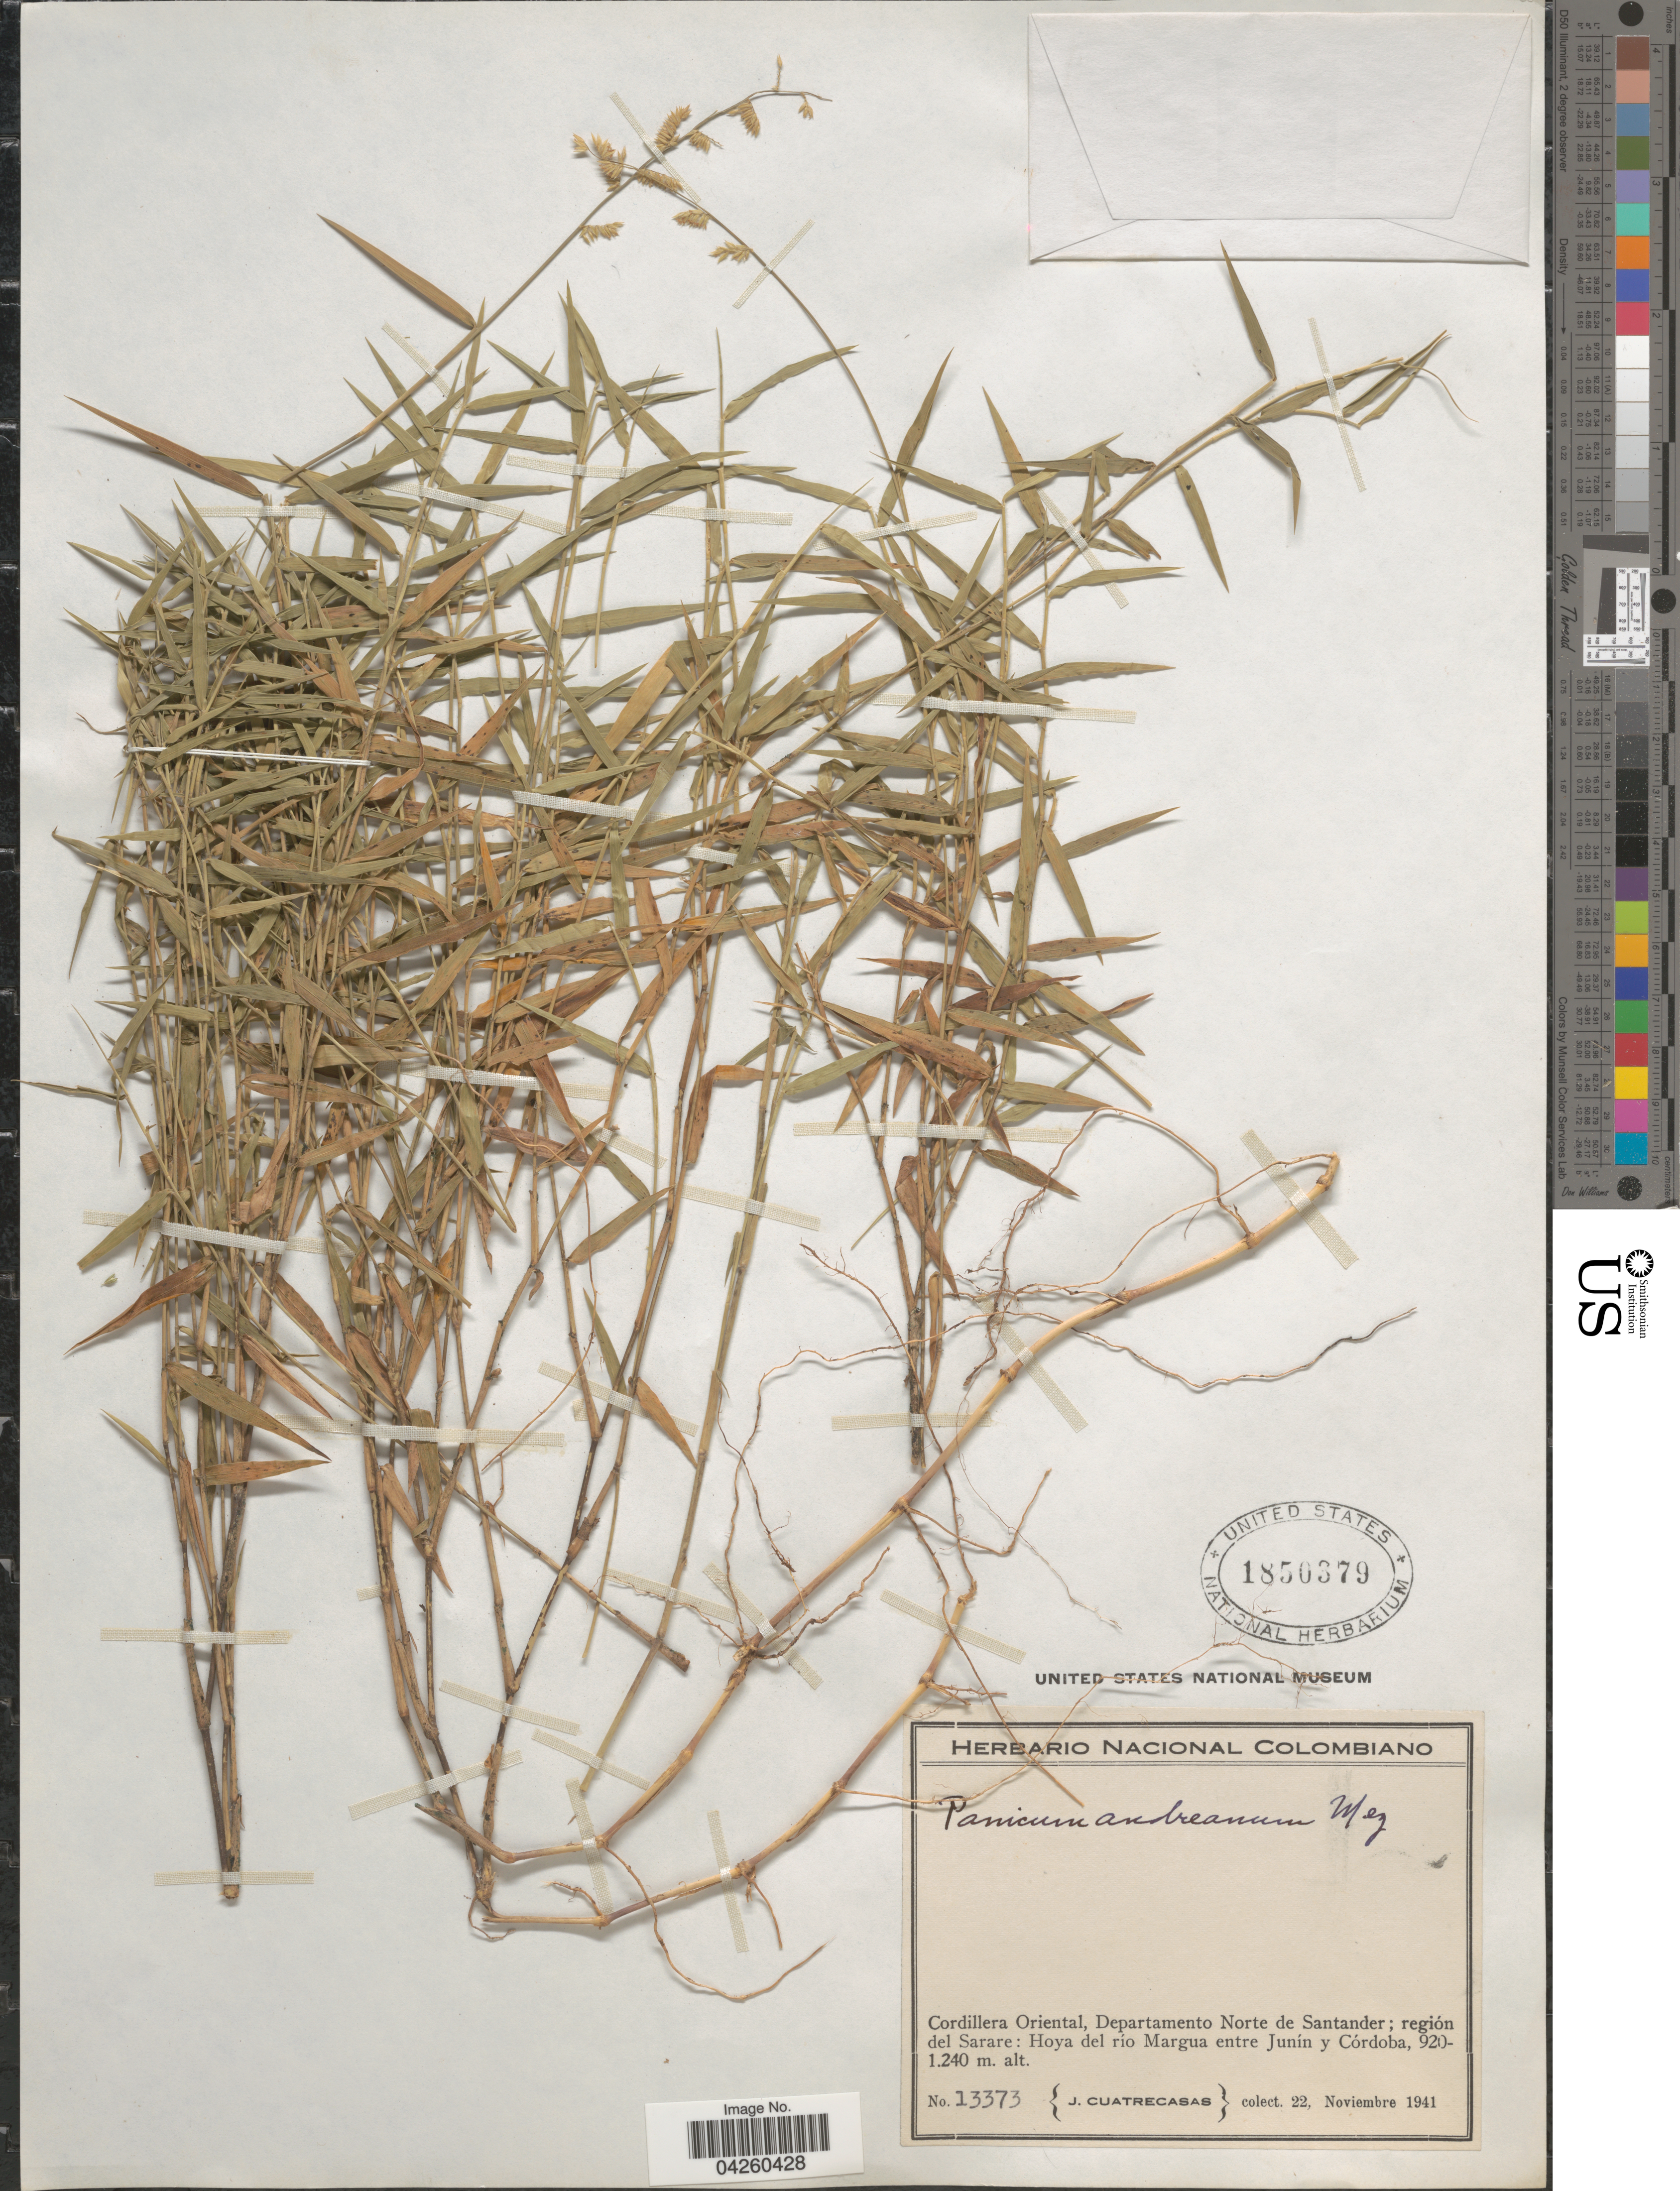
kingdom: Plantae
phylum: Tracheophyta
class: Liliopsida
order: Poales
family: Poaceae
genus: Ocellochloa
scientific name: Ocellochloa andreana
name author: (Mez) Zuloaga & Morrone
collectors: J. Cuatrecasas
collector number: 13373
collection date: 1941-11-22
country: Colombia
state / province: Norte de Santander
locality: Cordillera Oriental, Departamento Norte de Santander; región del Sarare: Hoya del río Margua entre Junín y Córdoba.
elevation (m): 920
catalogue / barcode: US 1850379